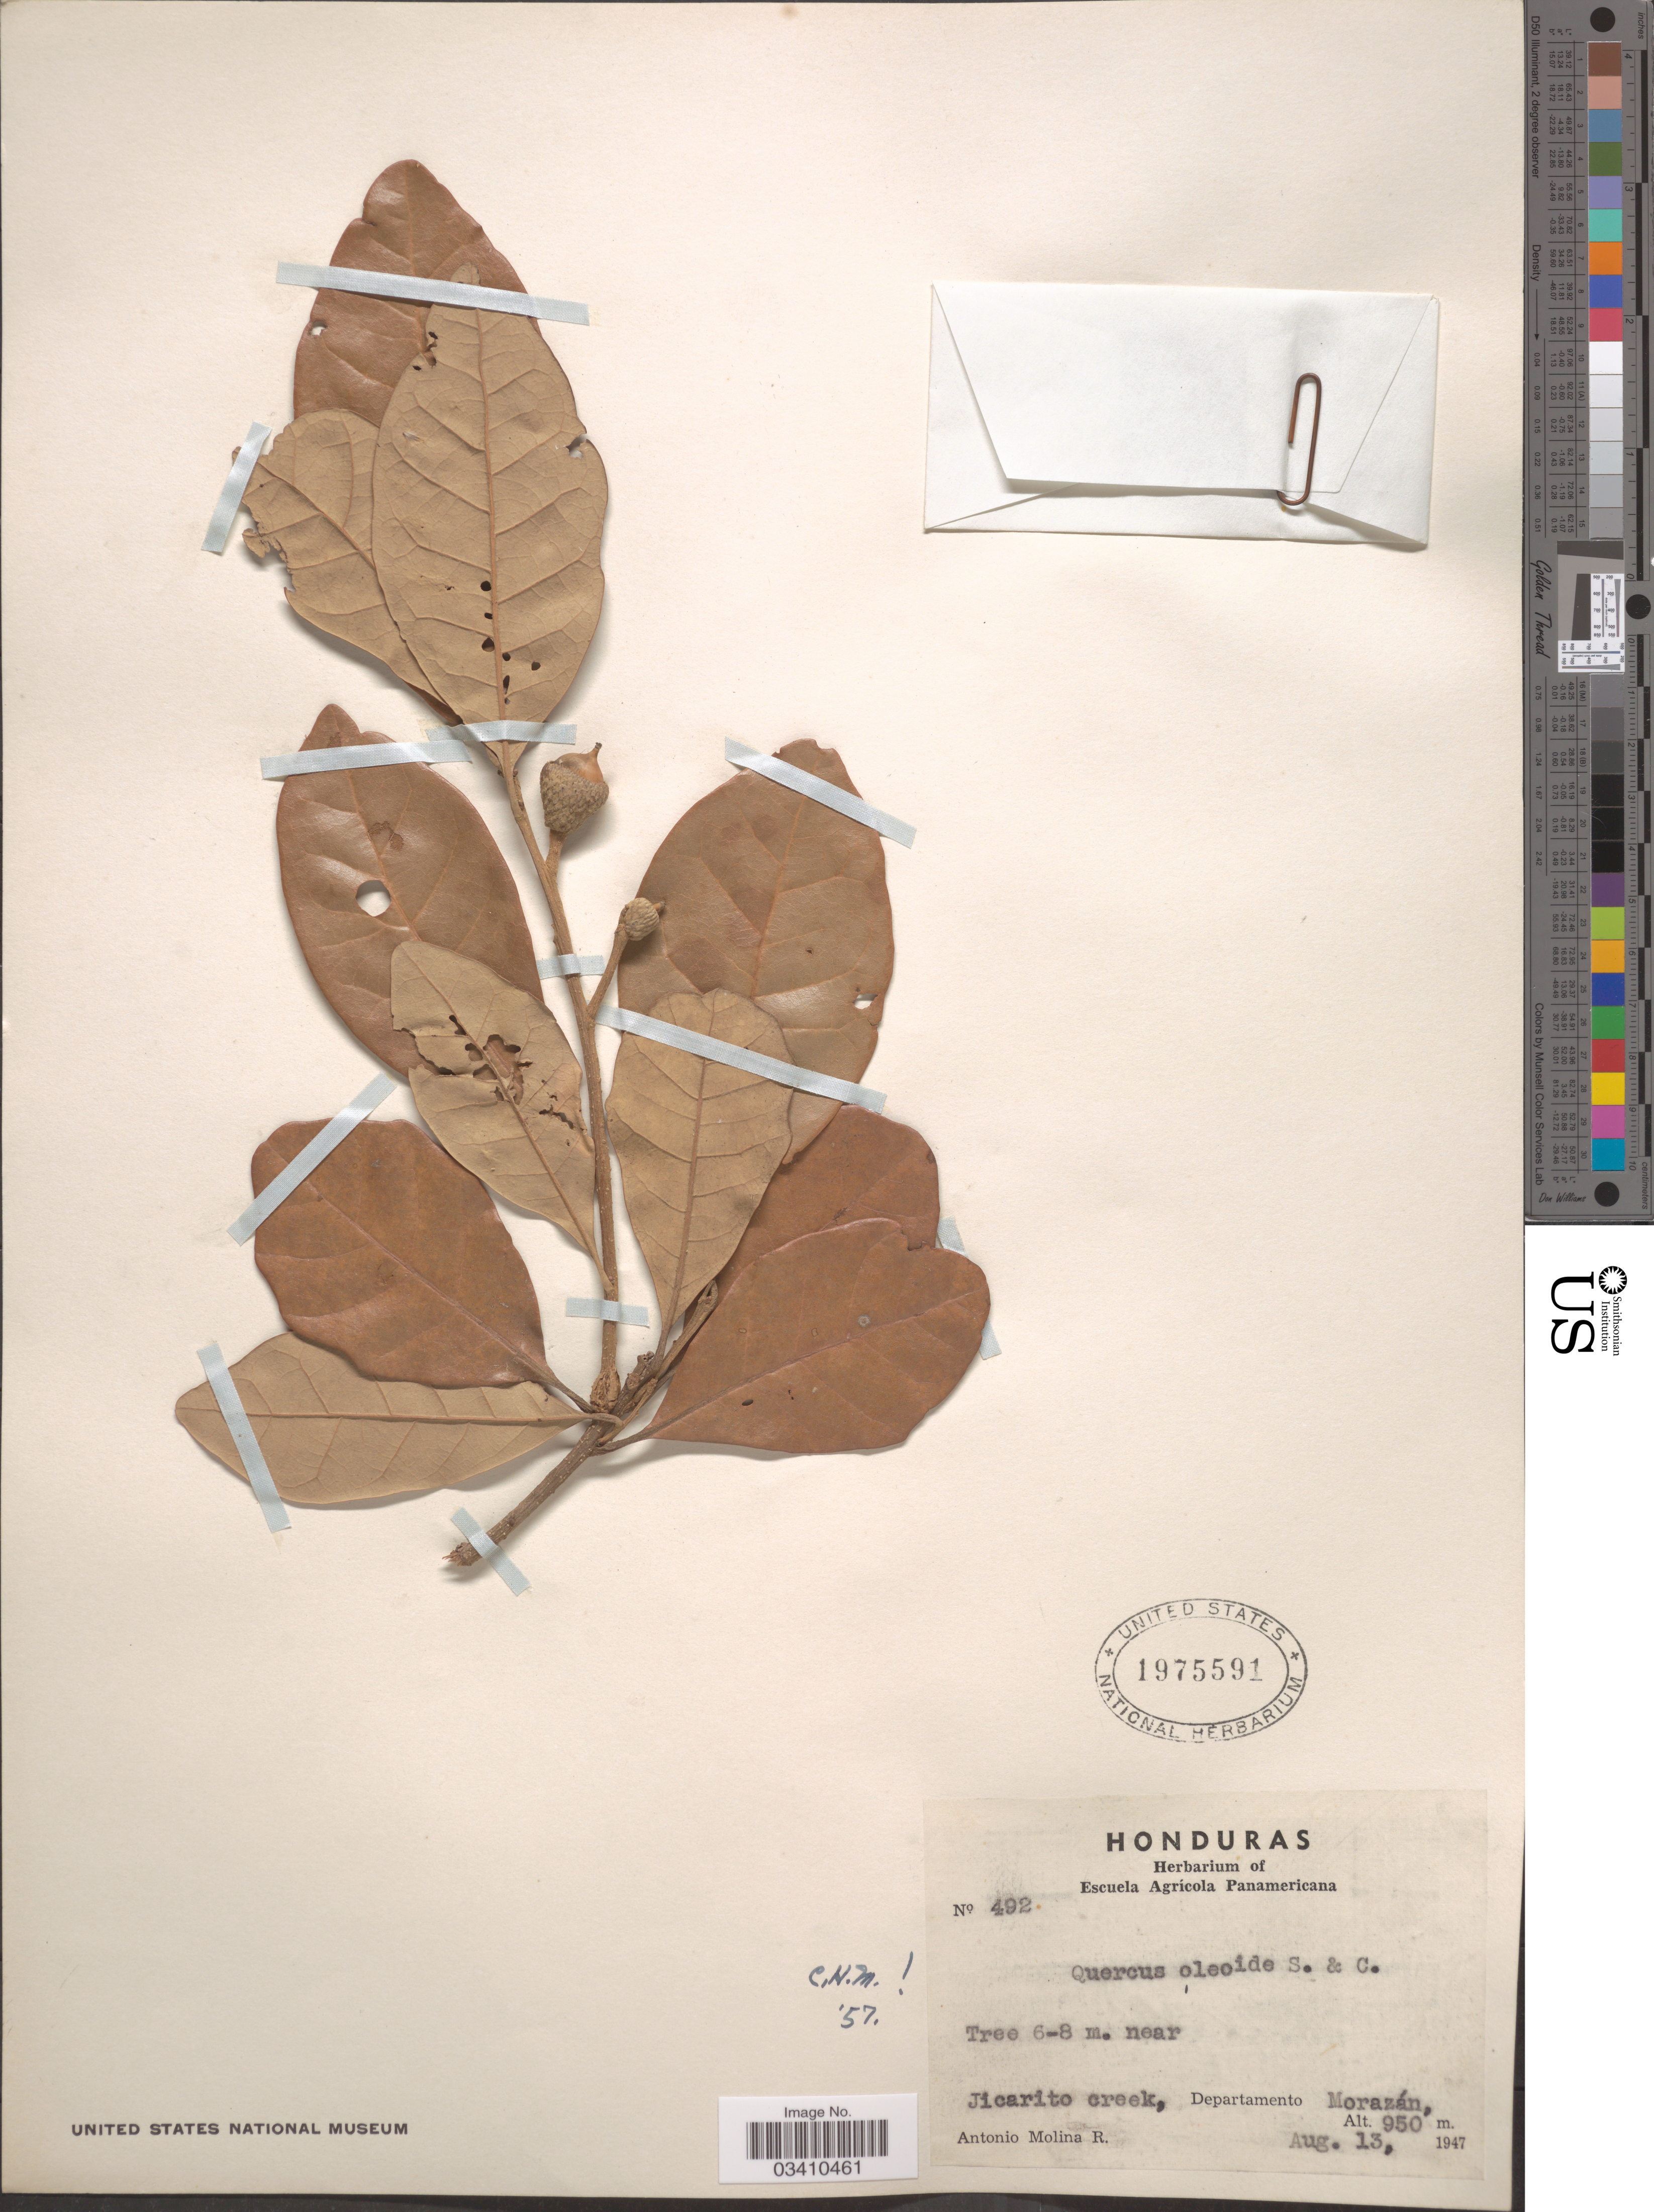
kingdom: Plantae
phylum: Tracheophyta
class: Magnoliopsida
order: Fagales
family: Fagaceae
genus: Quercus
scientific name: Quercus oleoides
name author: Schltdl. & Cham.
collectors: A. Molina R.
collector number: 492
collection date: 1947-08-13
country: Honduras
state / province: Fco. Morazán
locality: Near Jicarito creek, Departamento Morazán.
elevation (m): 950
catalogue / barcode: US 1975591